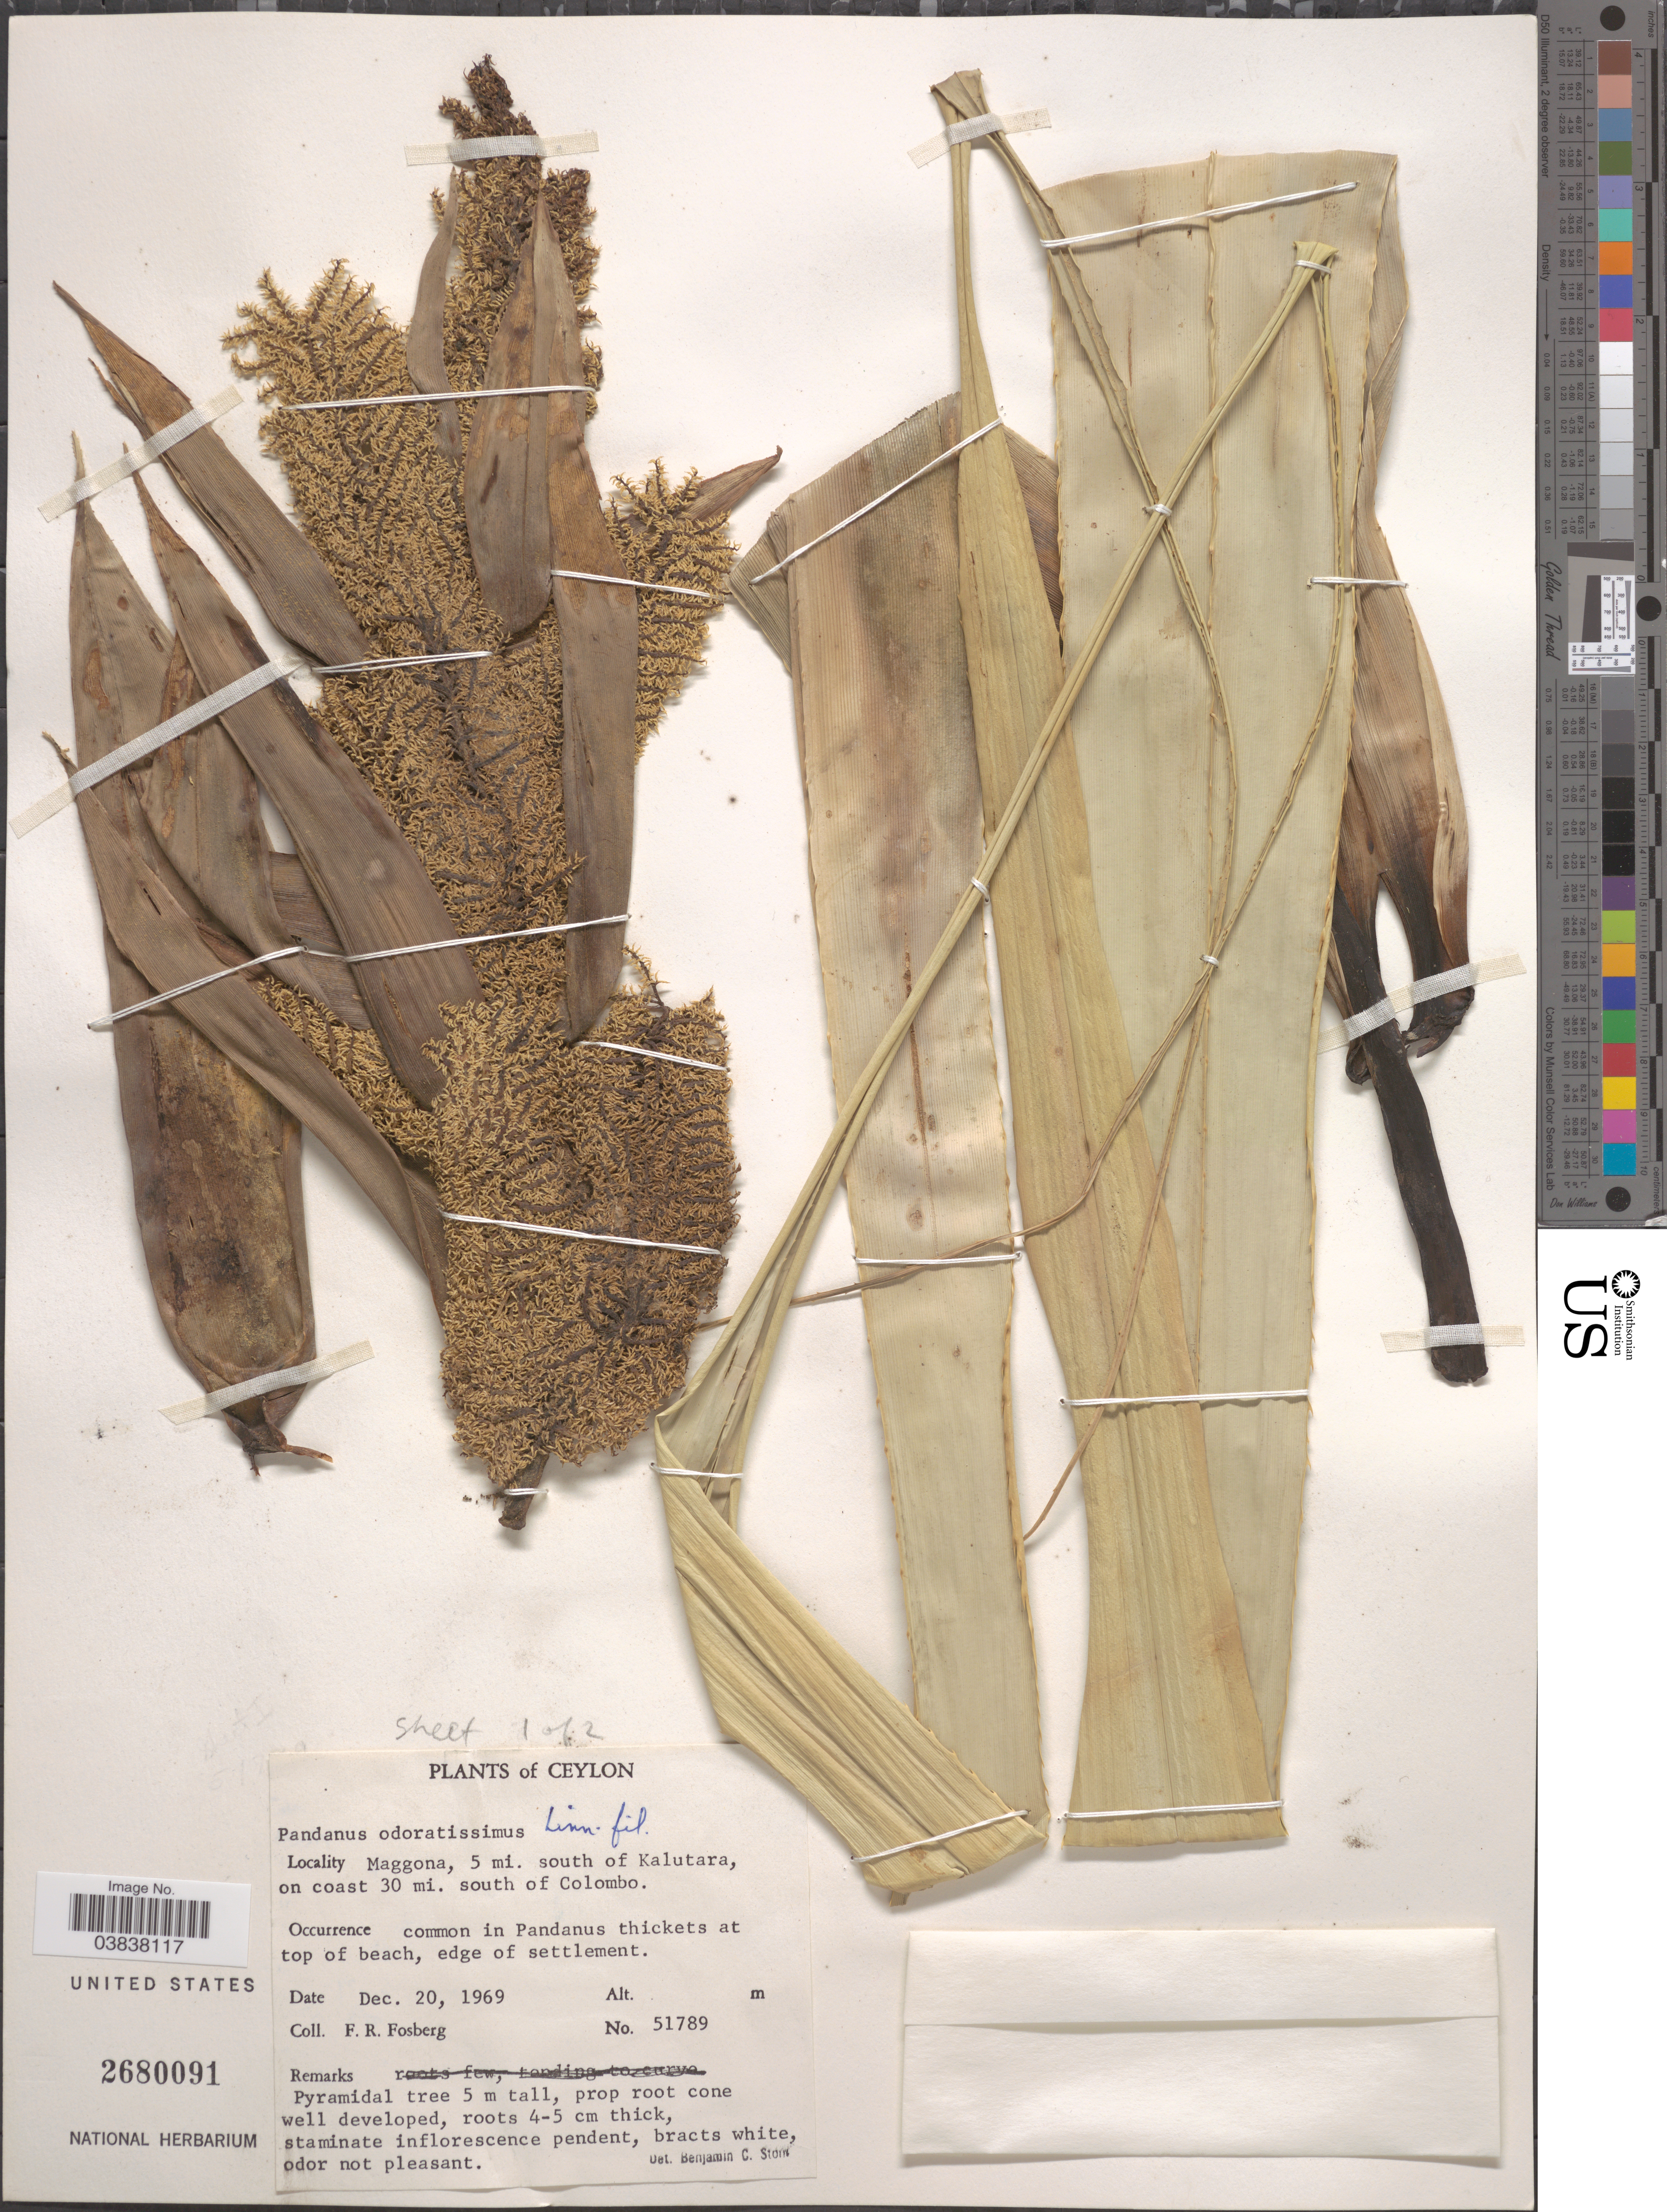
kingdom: Plantae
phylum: Tracheophyta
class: Liliopsida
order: Pandanales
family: Pandanaceae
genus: Pandanus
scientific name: Pandanus odoratissimus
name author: L. f.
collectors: F. R. Fosberg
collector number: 51789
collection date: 1969-12-20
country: Sri Lanka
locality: Ceylon. Maggona, 5 mi. south of Kalutara, on coast 30 mi. south of Colombo. In Pandanus thickets at top of beach, edge of settlement.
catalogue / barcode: US 2680091